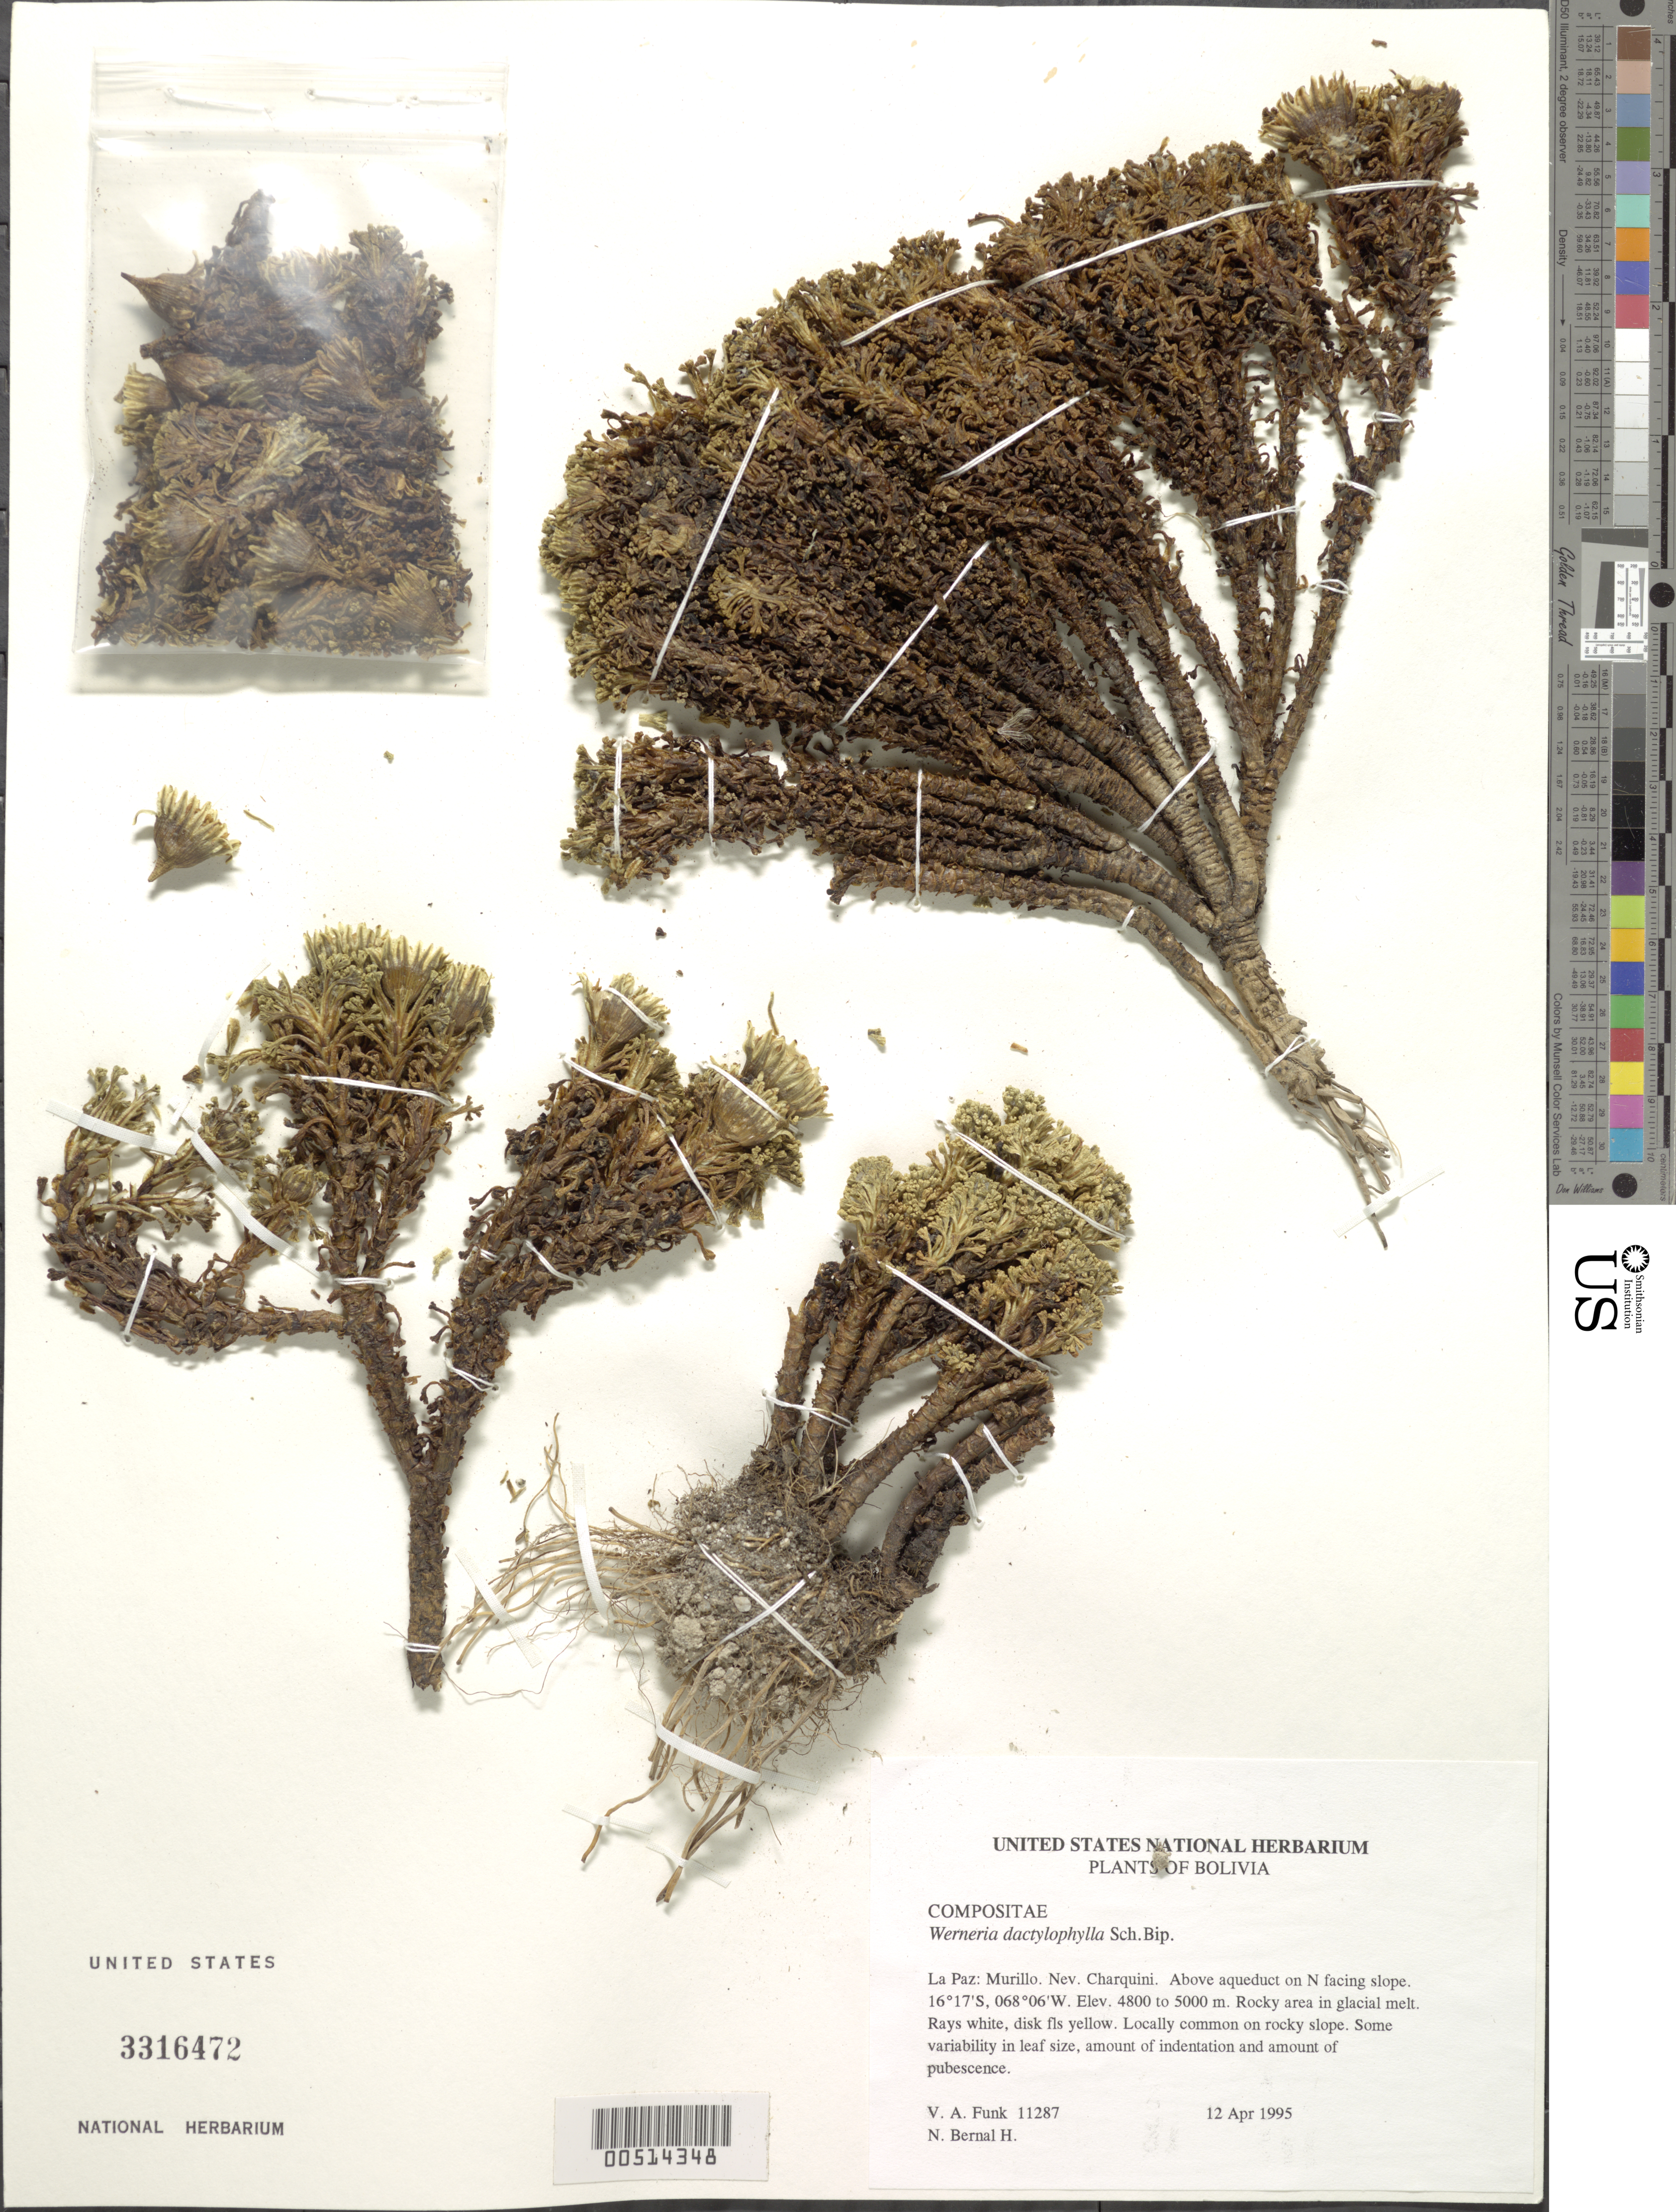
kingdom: Plantae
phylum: Tracheophyta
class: Magnoliopsida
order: Asterales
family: Asteraceae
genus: Xenophyllum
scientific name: Xenophyllum dactylophyllum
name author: (Sch. Bip.) V.A. Funk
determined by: Funk, Vicki A., (BOT), Smithsonian Institution - National Museum of Natural History (UNITED STATES)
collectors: V. Funk & N. Bernal H.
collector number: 11287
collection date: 1995-04-12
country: Bolivia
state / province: La Paz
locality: Murillo, Nev. Huayana Potasi, E slopes above rd.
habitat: Rocky area in glacial melt; rocky ETC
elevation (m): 4800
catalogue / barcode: US 3316472